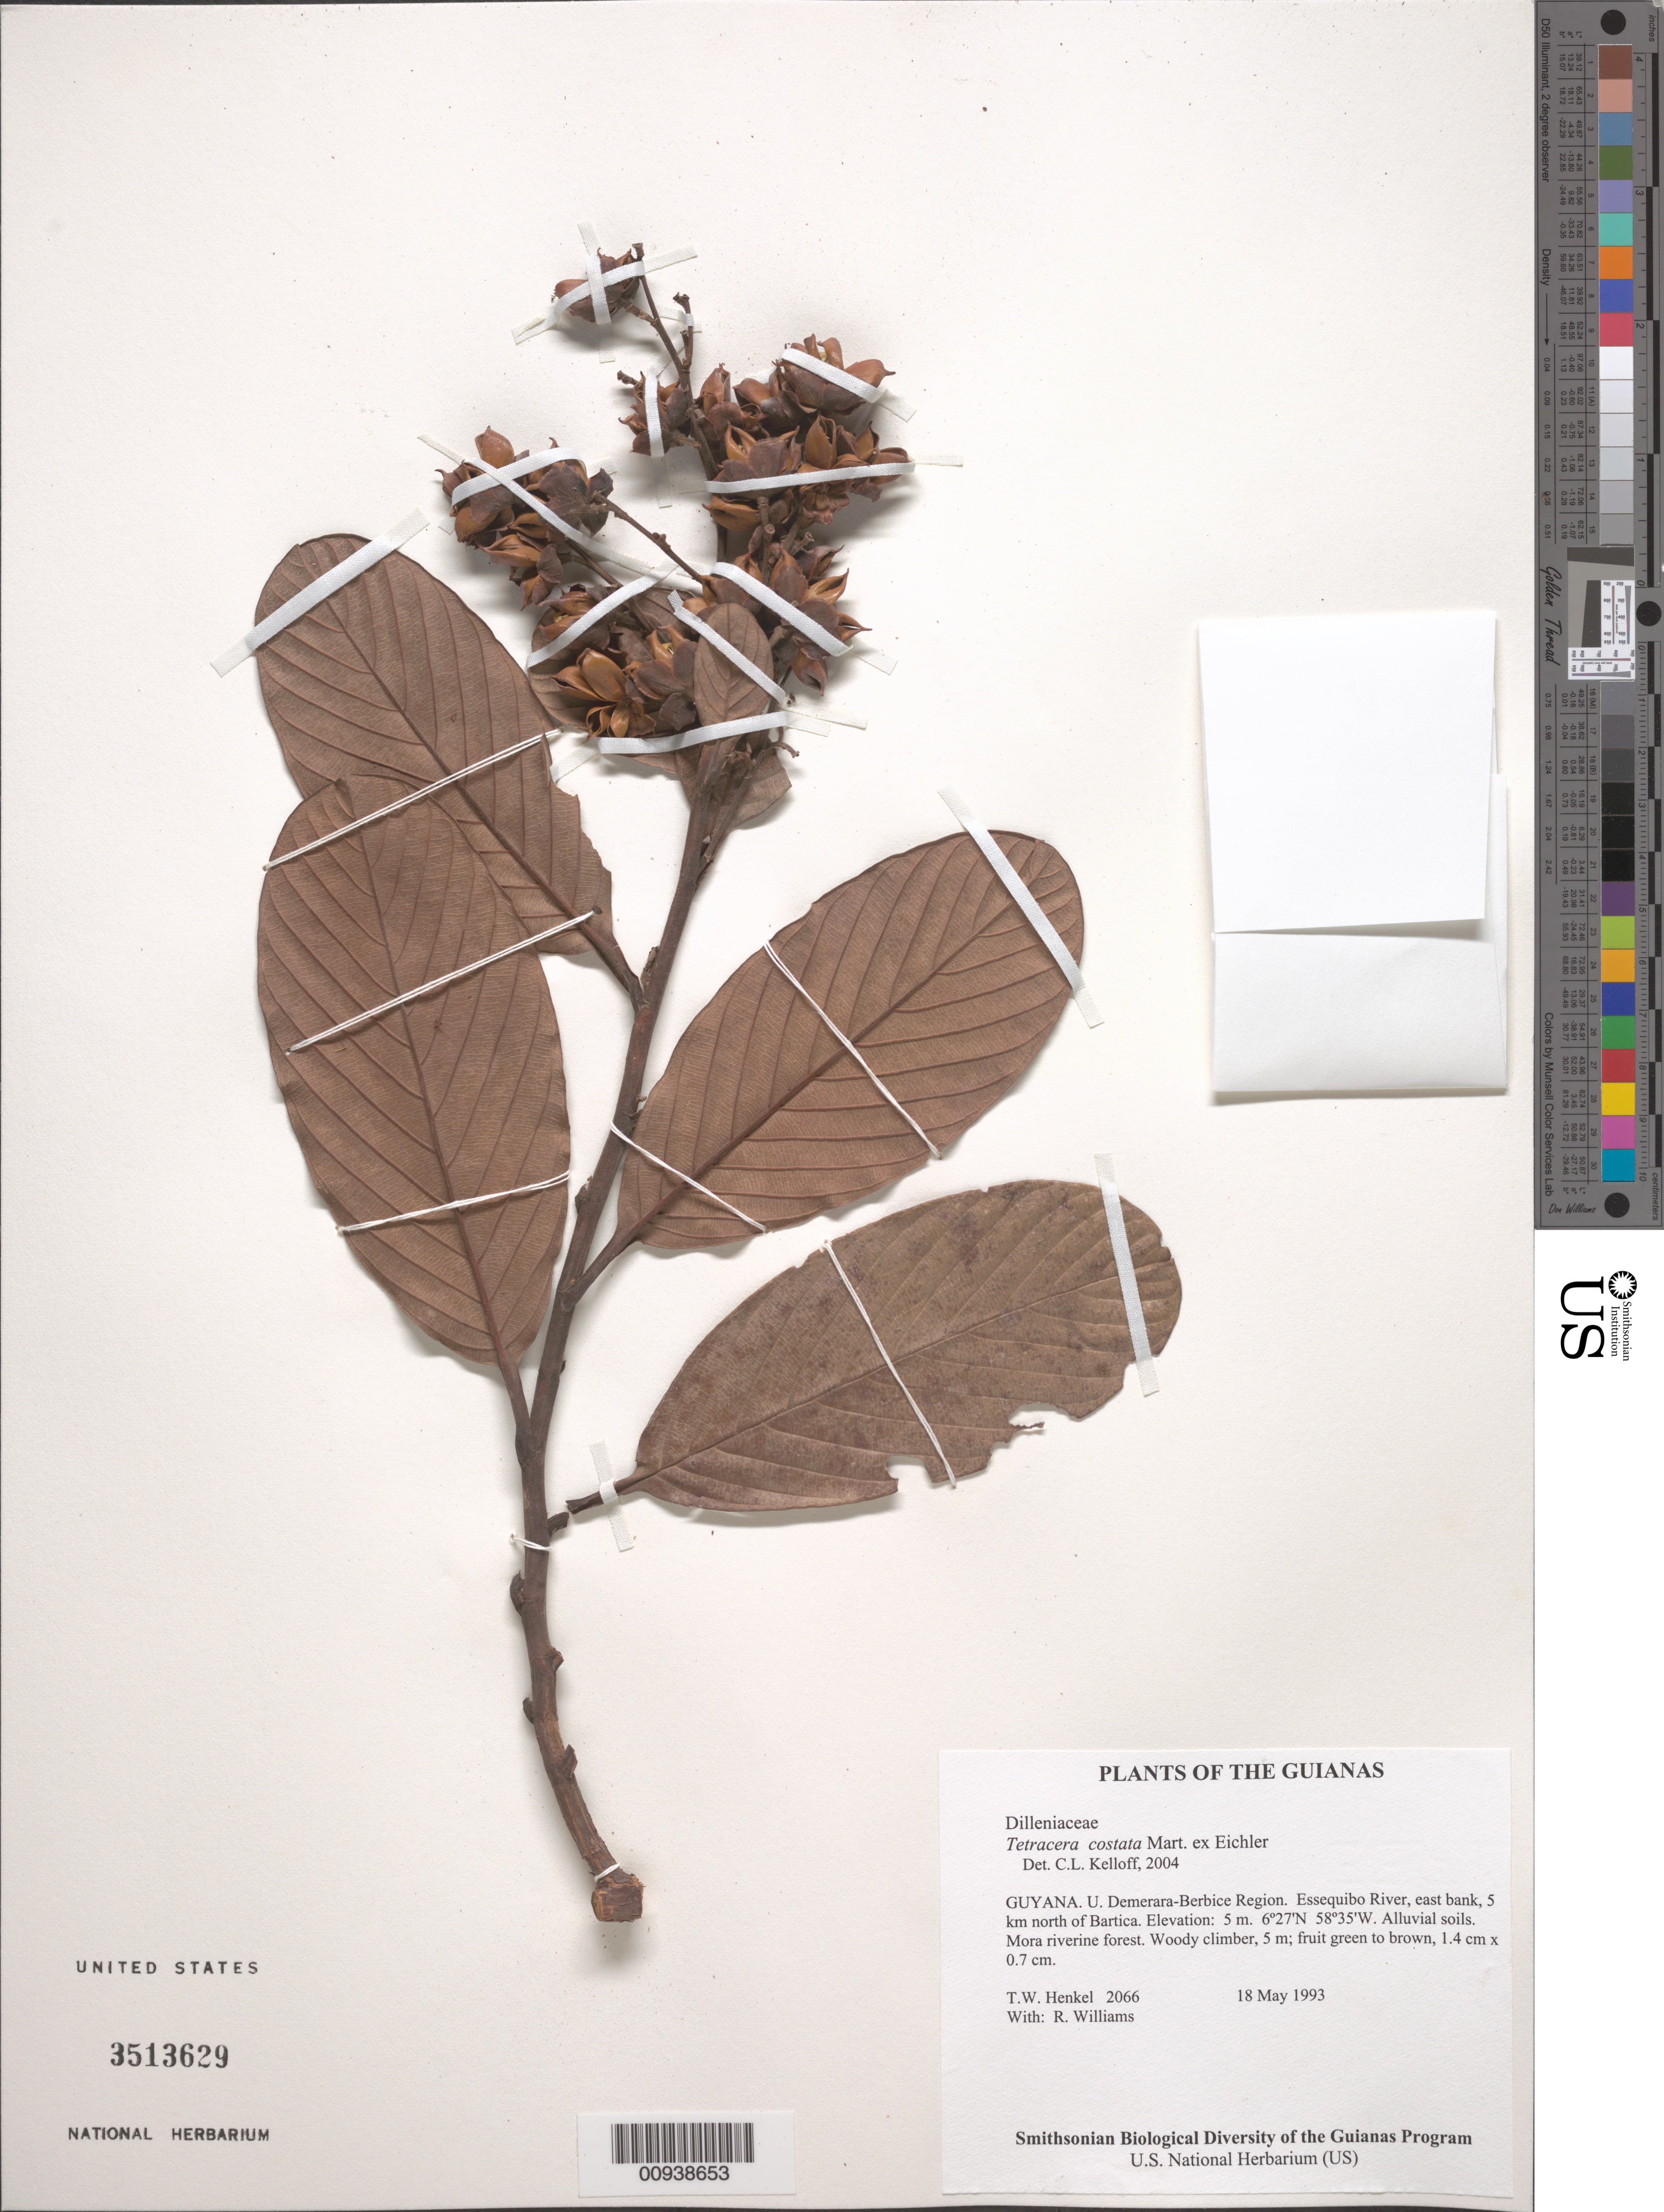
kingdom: Plantae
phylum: Tracheophyta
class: Magnoliopsida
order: Dilleniales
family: Dilleniaceae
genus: Tetracera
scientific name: Tetracera costata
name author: Mart. ex Eichler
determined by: Kelloff, Carol L., (US), Smithsonian Institution - National Museum of Natural History (UNITED STATES)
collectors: T. Henkel & R. Williams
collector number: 2066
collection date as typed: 18 May 1993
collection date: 1993-05-18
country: Guyana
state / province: U. Demerara-Berbice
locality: Essequibo River, east bank, 5 km north of Bartica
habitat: Alluvial soils. Mora riverine forest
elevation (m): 5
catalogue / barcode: US 3513629